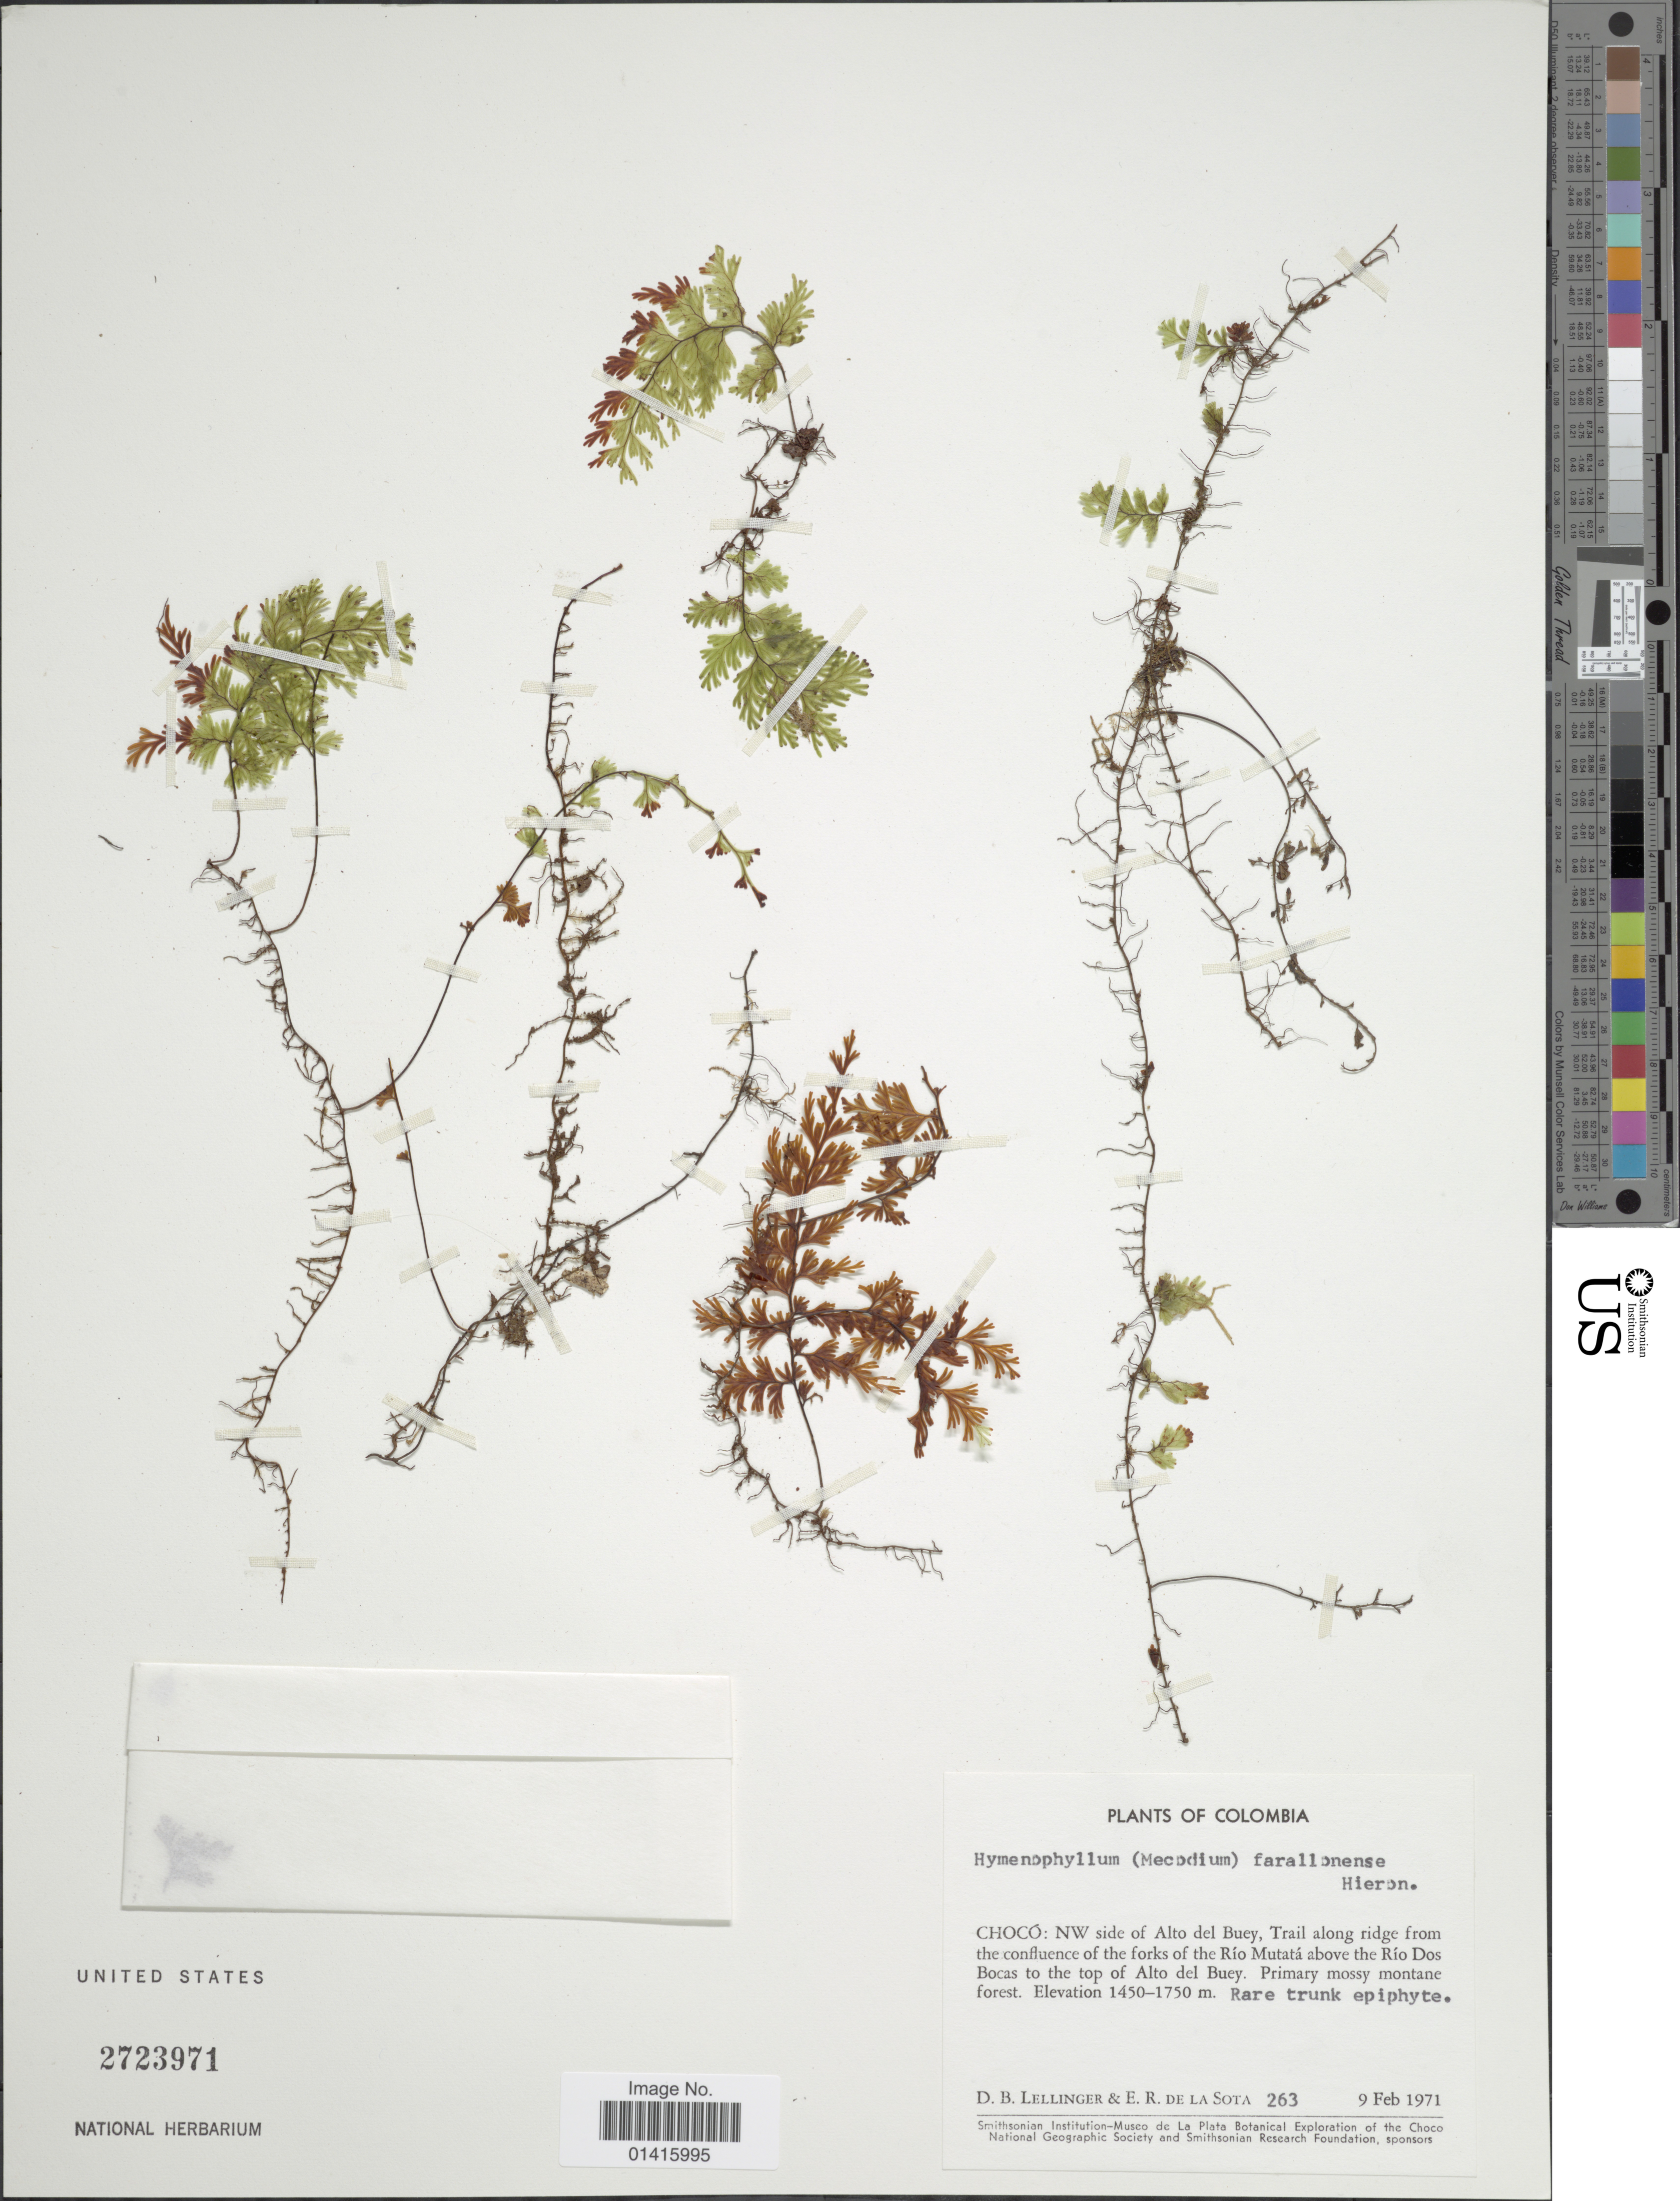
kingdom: Plantae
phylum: Tracheophyta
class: Polypodiopsida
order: Hymenophyllales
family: Hymenophyllaceae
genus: Hymenophyllum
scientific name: Hymenophyllum fendlerianum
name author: J.W. Sturm in Mart.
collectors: D. B. Lellinger & E. R. de la Sota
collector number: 263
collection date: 1971-02-09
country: Colombia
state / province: Chocó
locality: Chocó: NW side of Alto del Buey, trail along ridge from the confluence of the forks of the RIo Mutatá above the Rio Dos Bocas to the top of Alto del Buey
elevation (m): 1450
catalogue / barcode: US 2723971